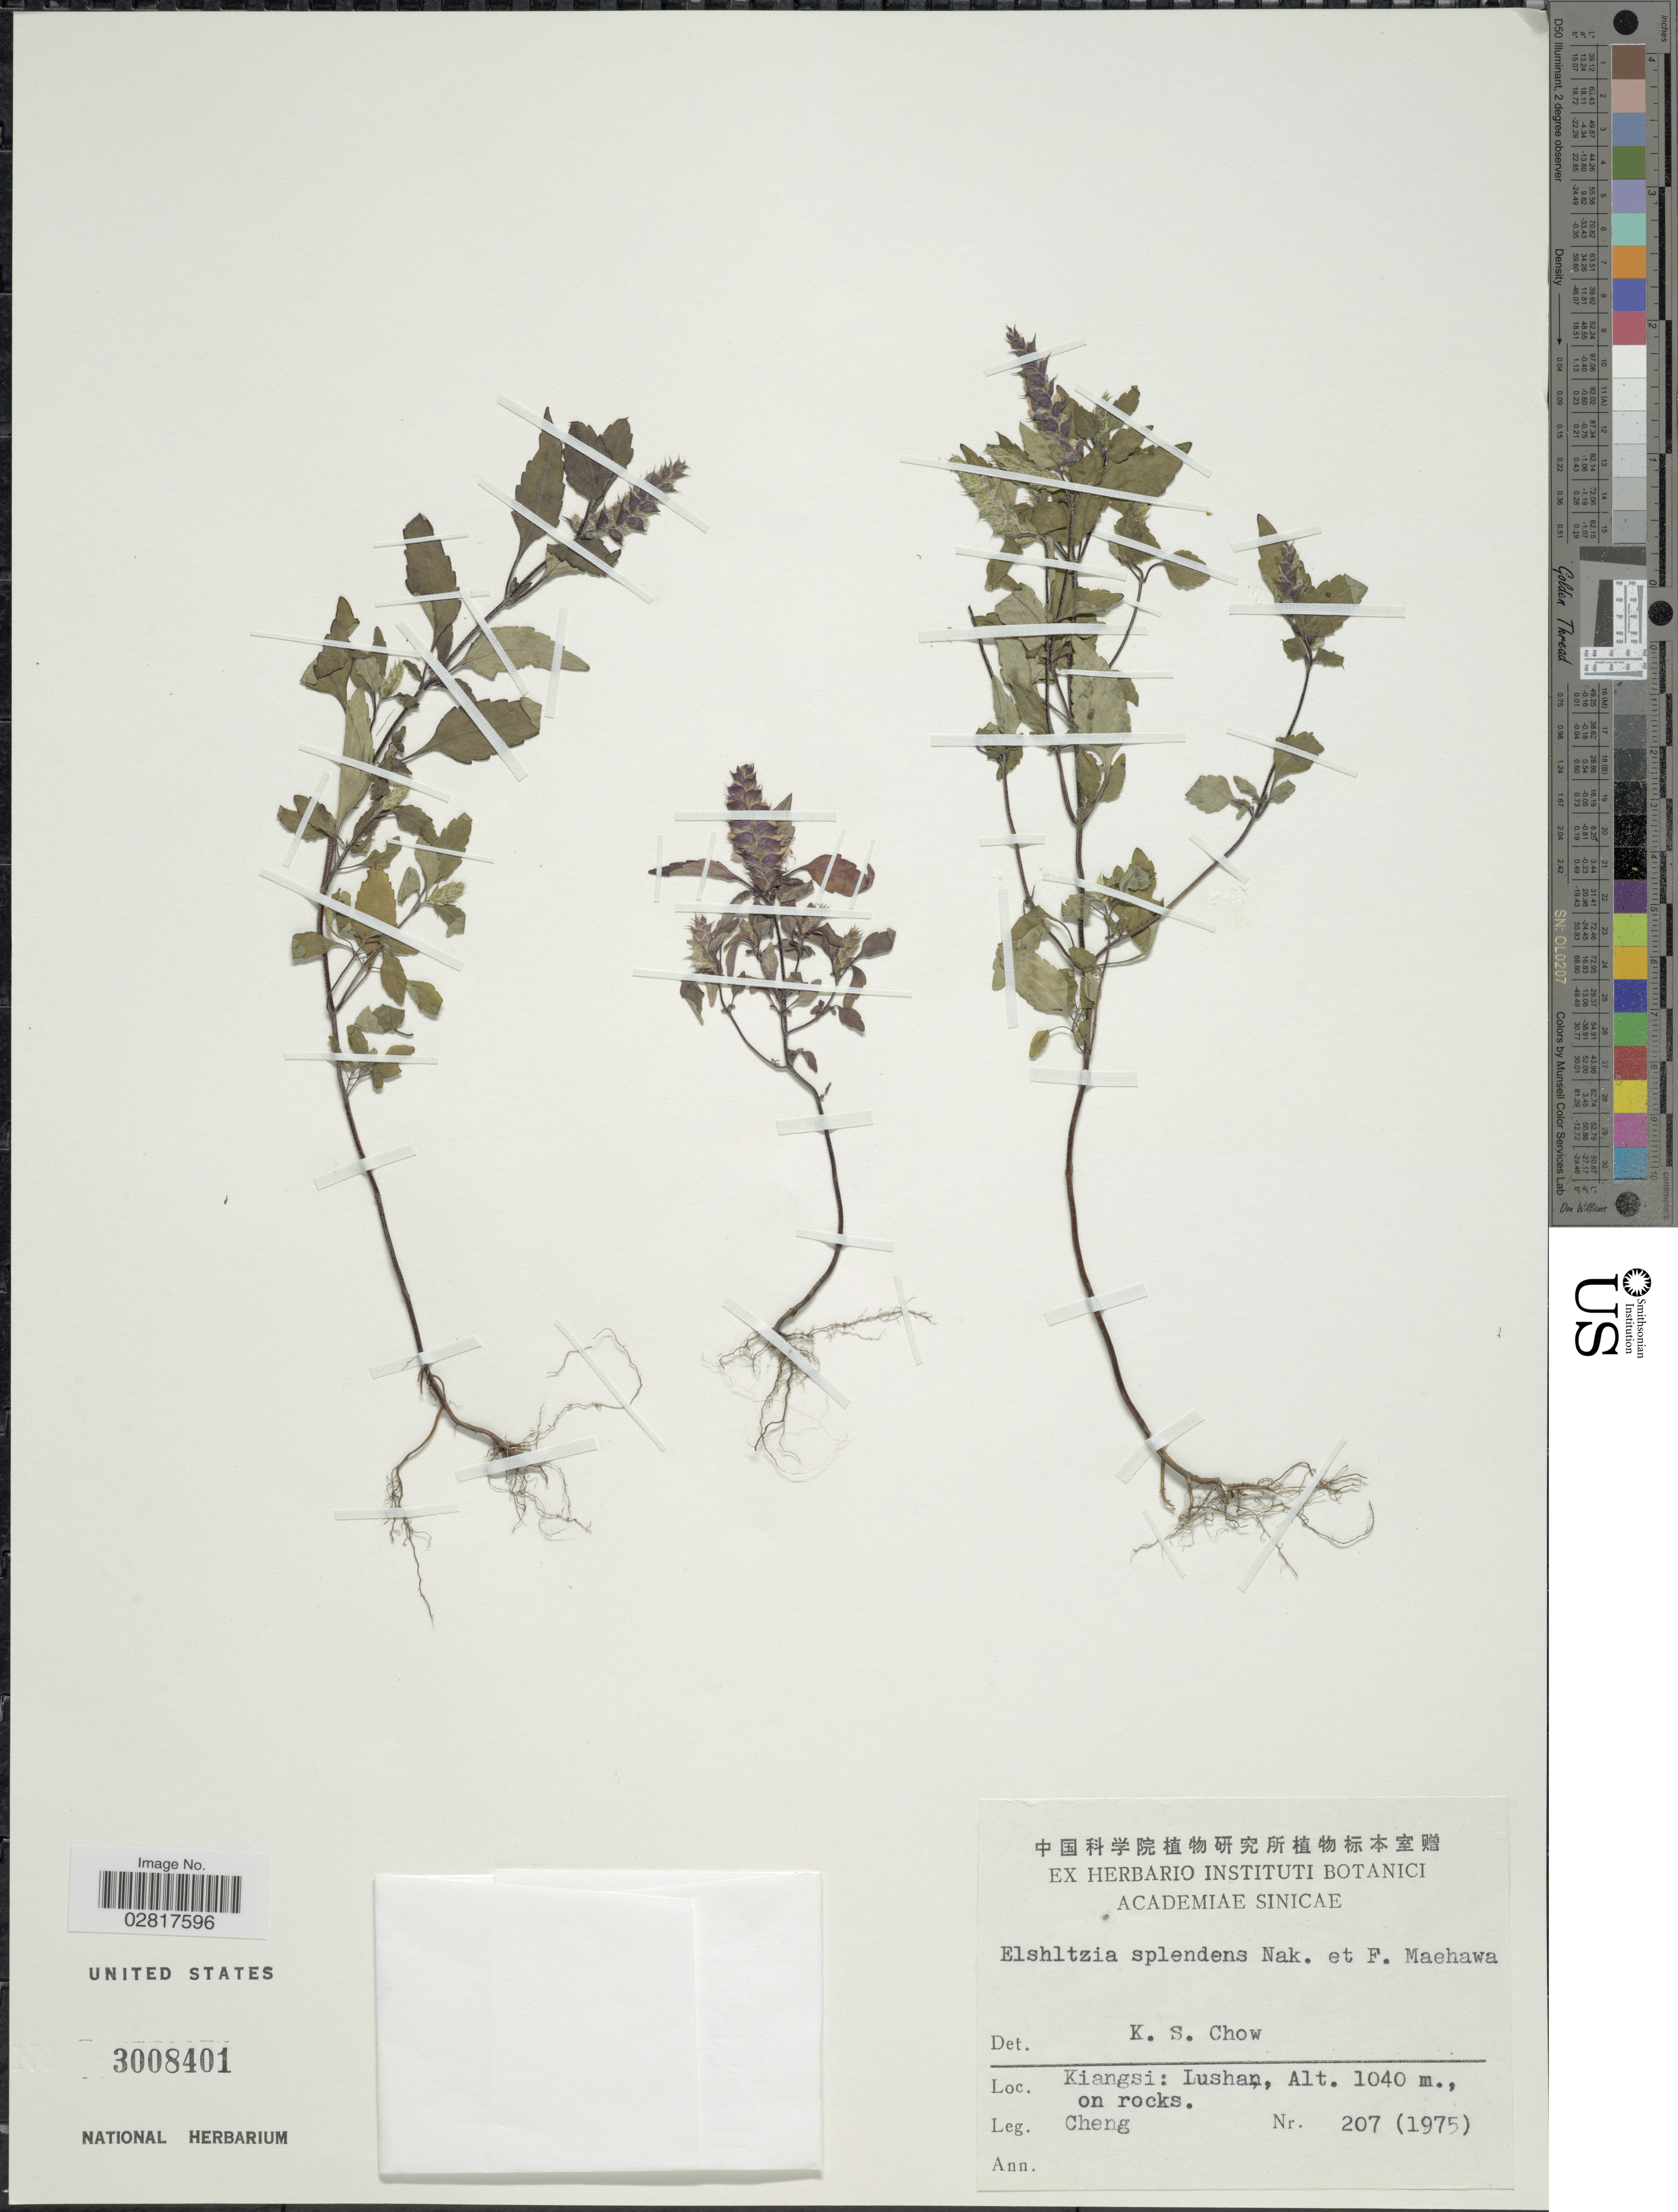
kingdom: Plantae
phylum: Tracheophyta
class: Magnoliopsida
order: Lamiales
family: Lamiaceae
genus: Elsholtzia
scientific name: Elsholtzia splendens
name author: Nakai ex F. Maek.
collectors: -. Cheng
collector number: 207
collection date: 1975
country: China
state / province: Jiangxi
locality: Kiangsi: Lushan.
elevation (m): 1040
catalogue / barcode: US 3008401